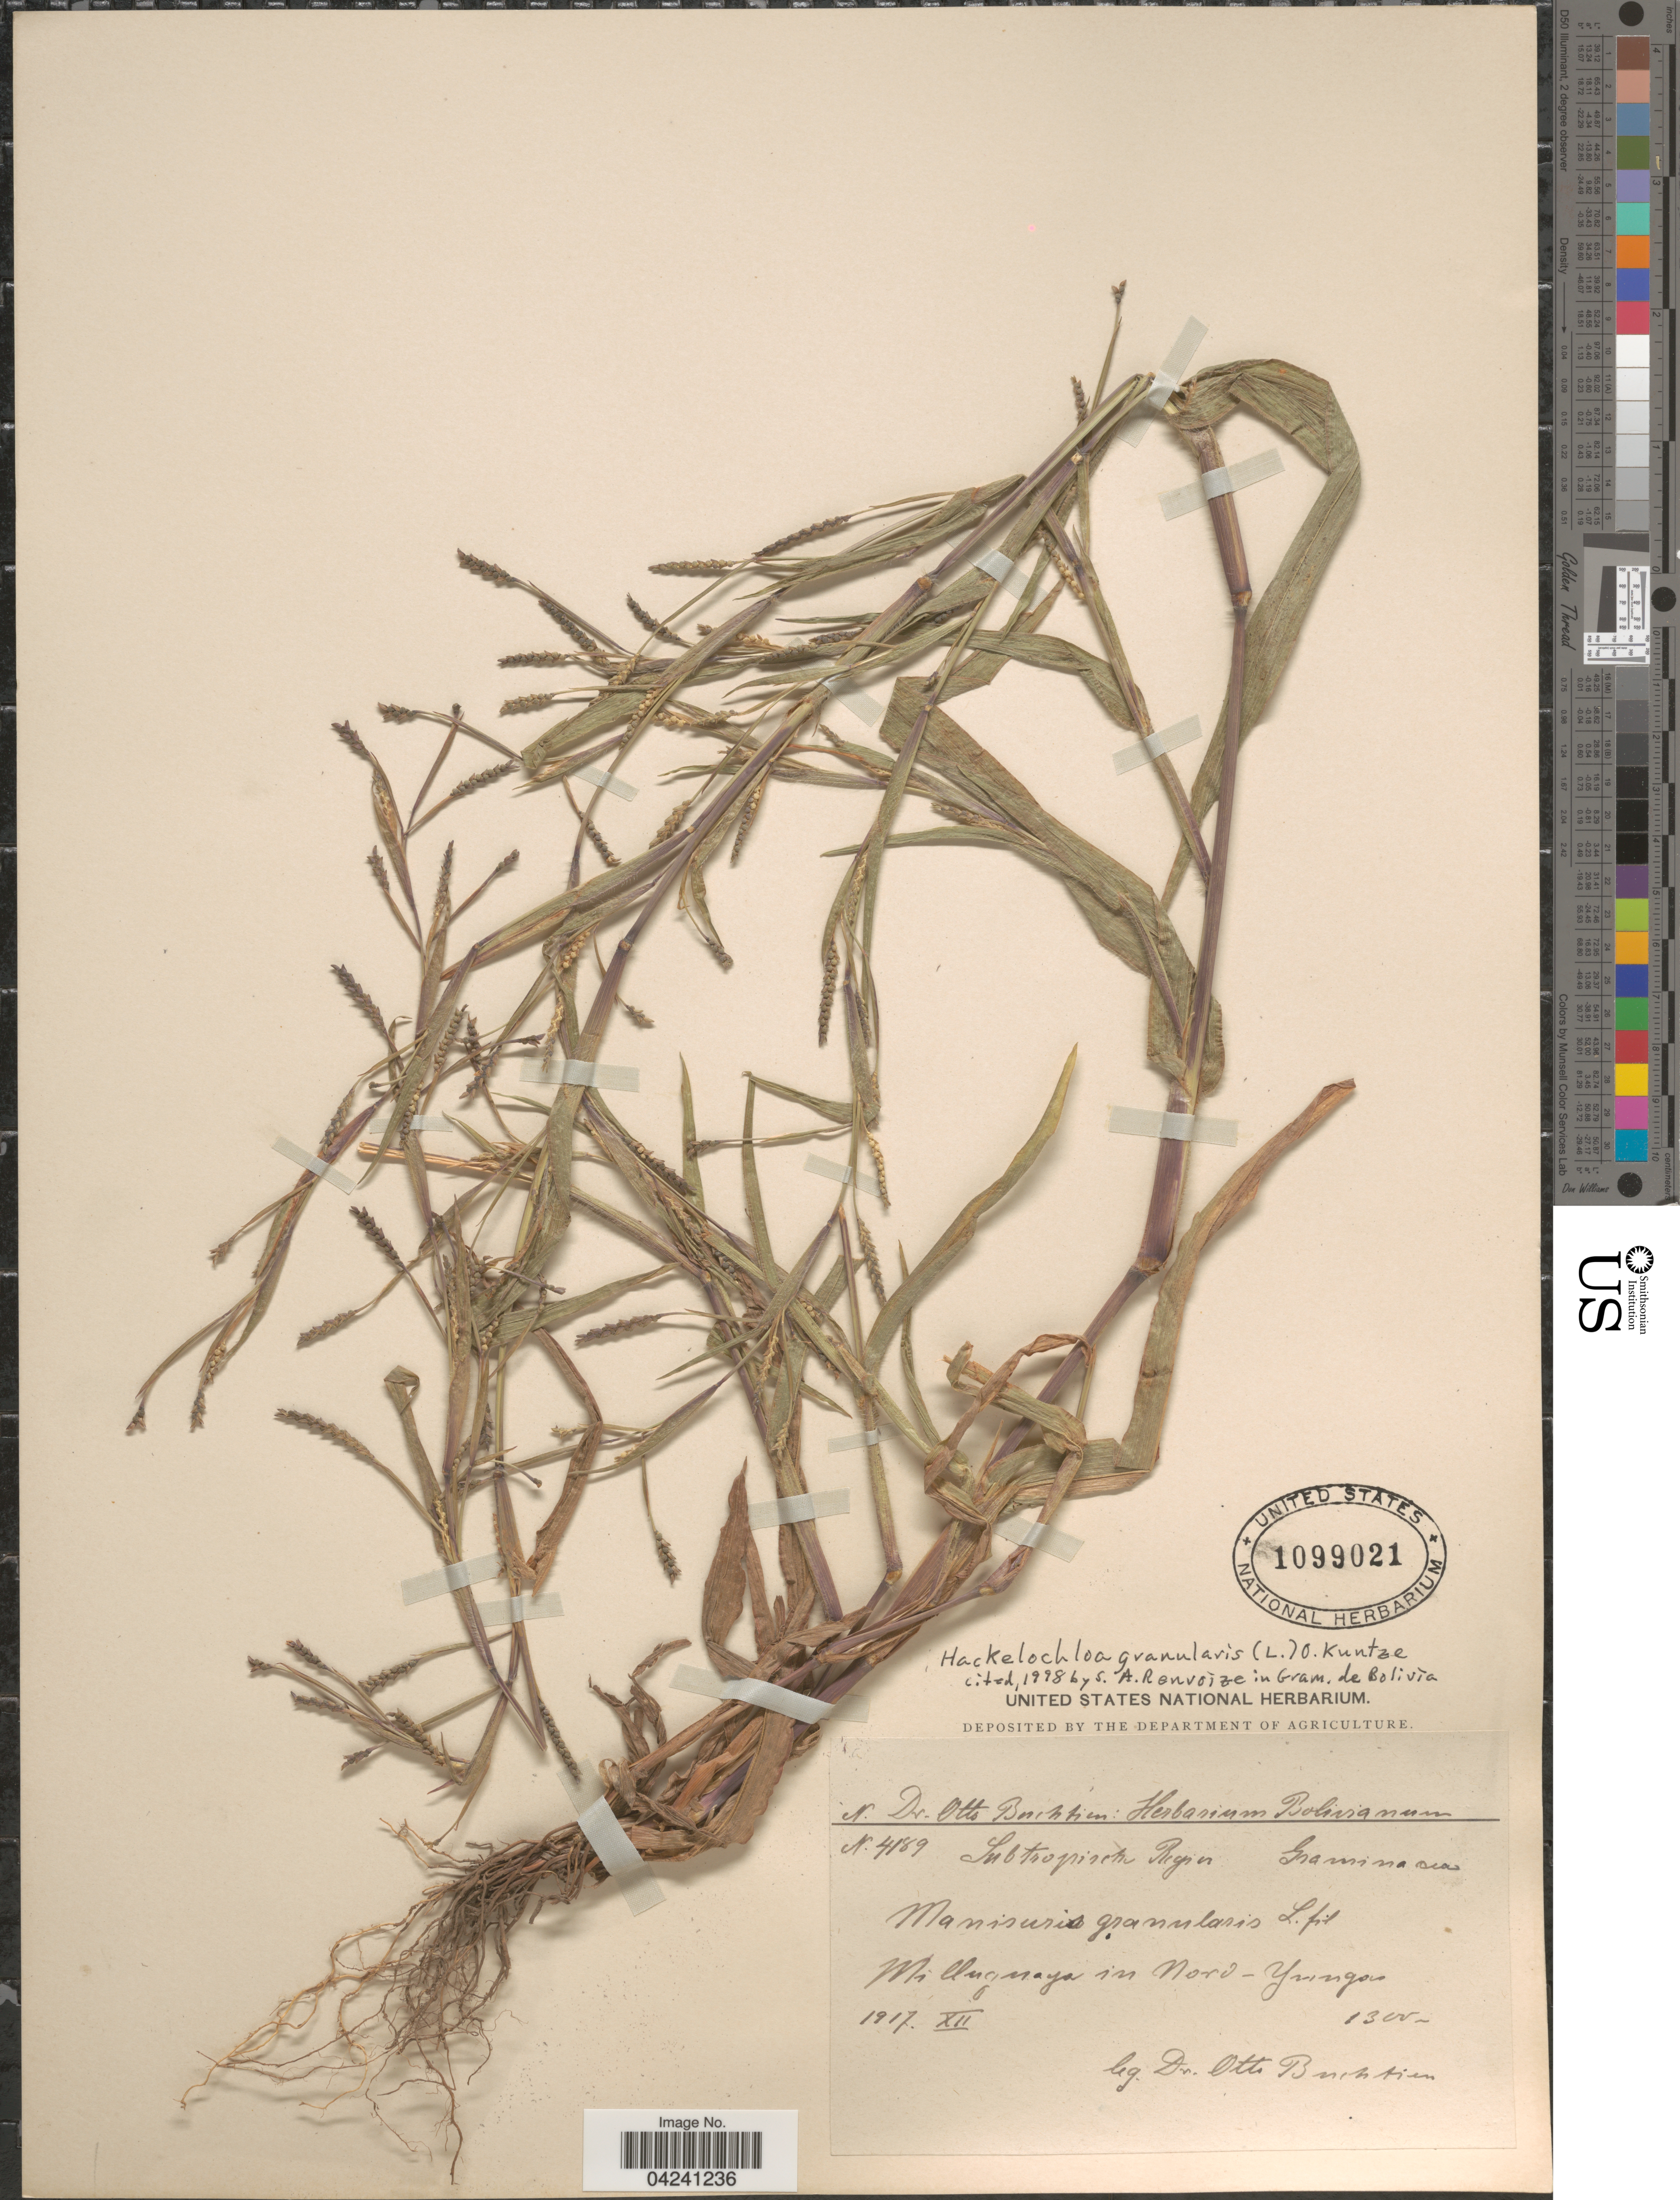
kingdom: Plantae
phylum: Tracheophyta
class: Liliopsida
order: Poales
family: Poaceae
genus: Hackelochloa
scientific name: Hackelochloa granularis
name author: (L.) Kuntze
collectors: O. Buchtien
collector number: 4189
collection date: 1917-12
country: Bolivia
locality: Subtropisch Region. Milluguaya in Nord-Yungas.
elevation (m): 1300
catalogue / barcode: US 1099021